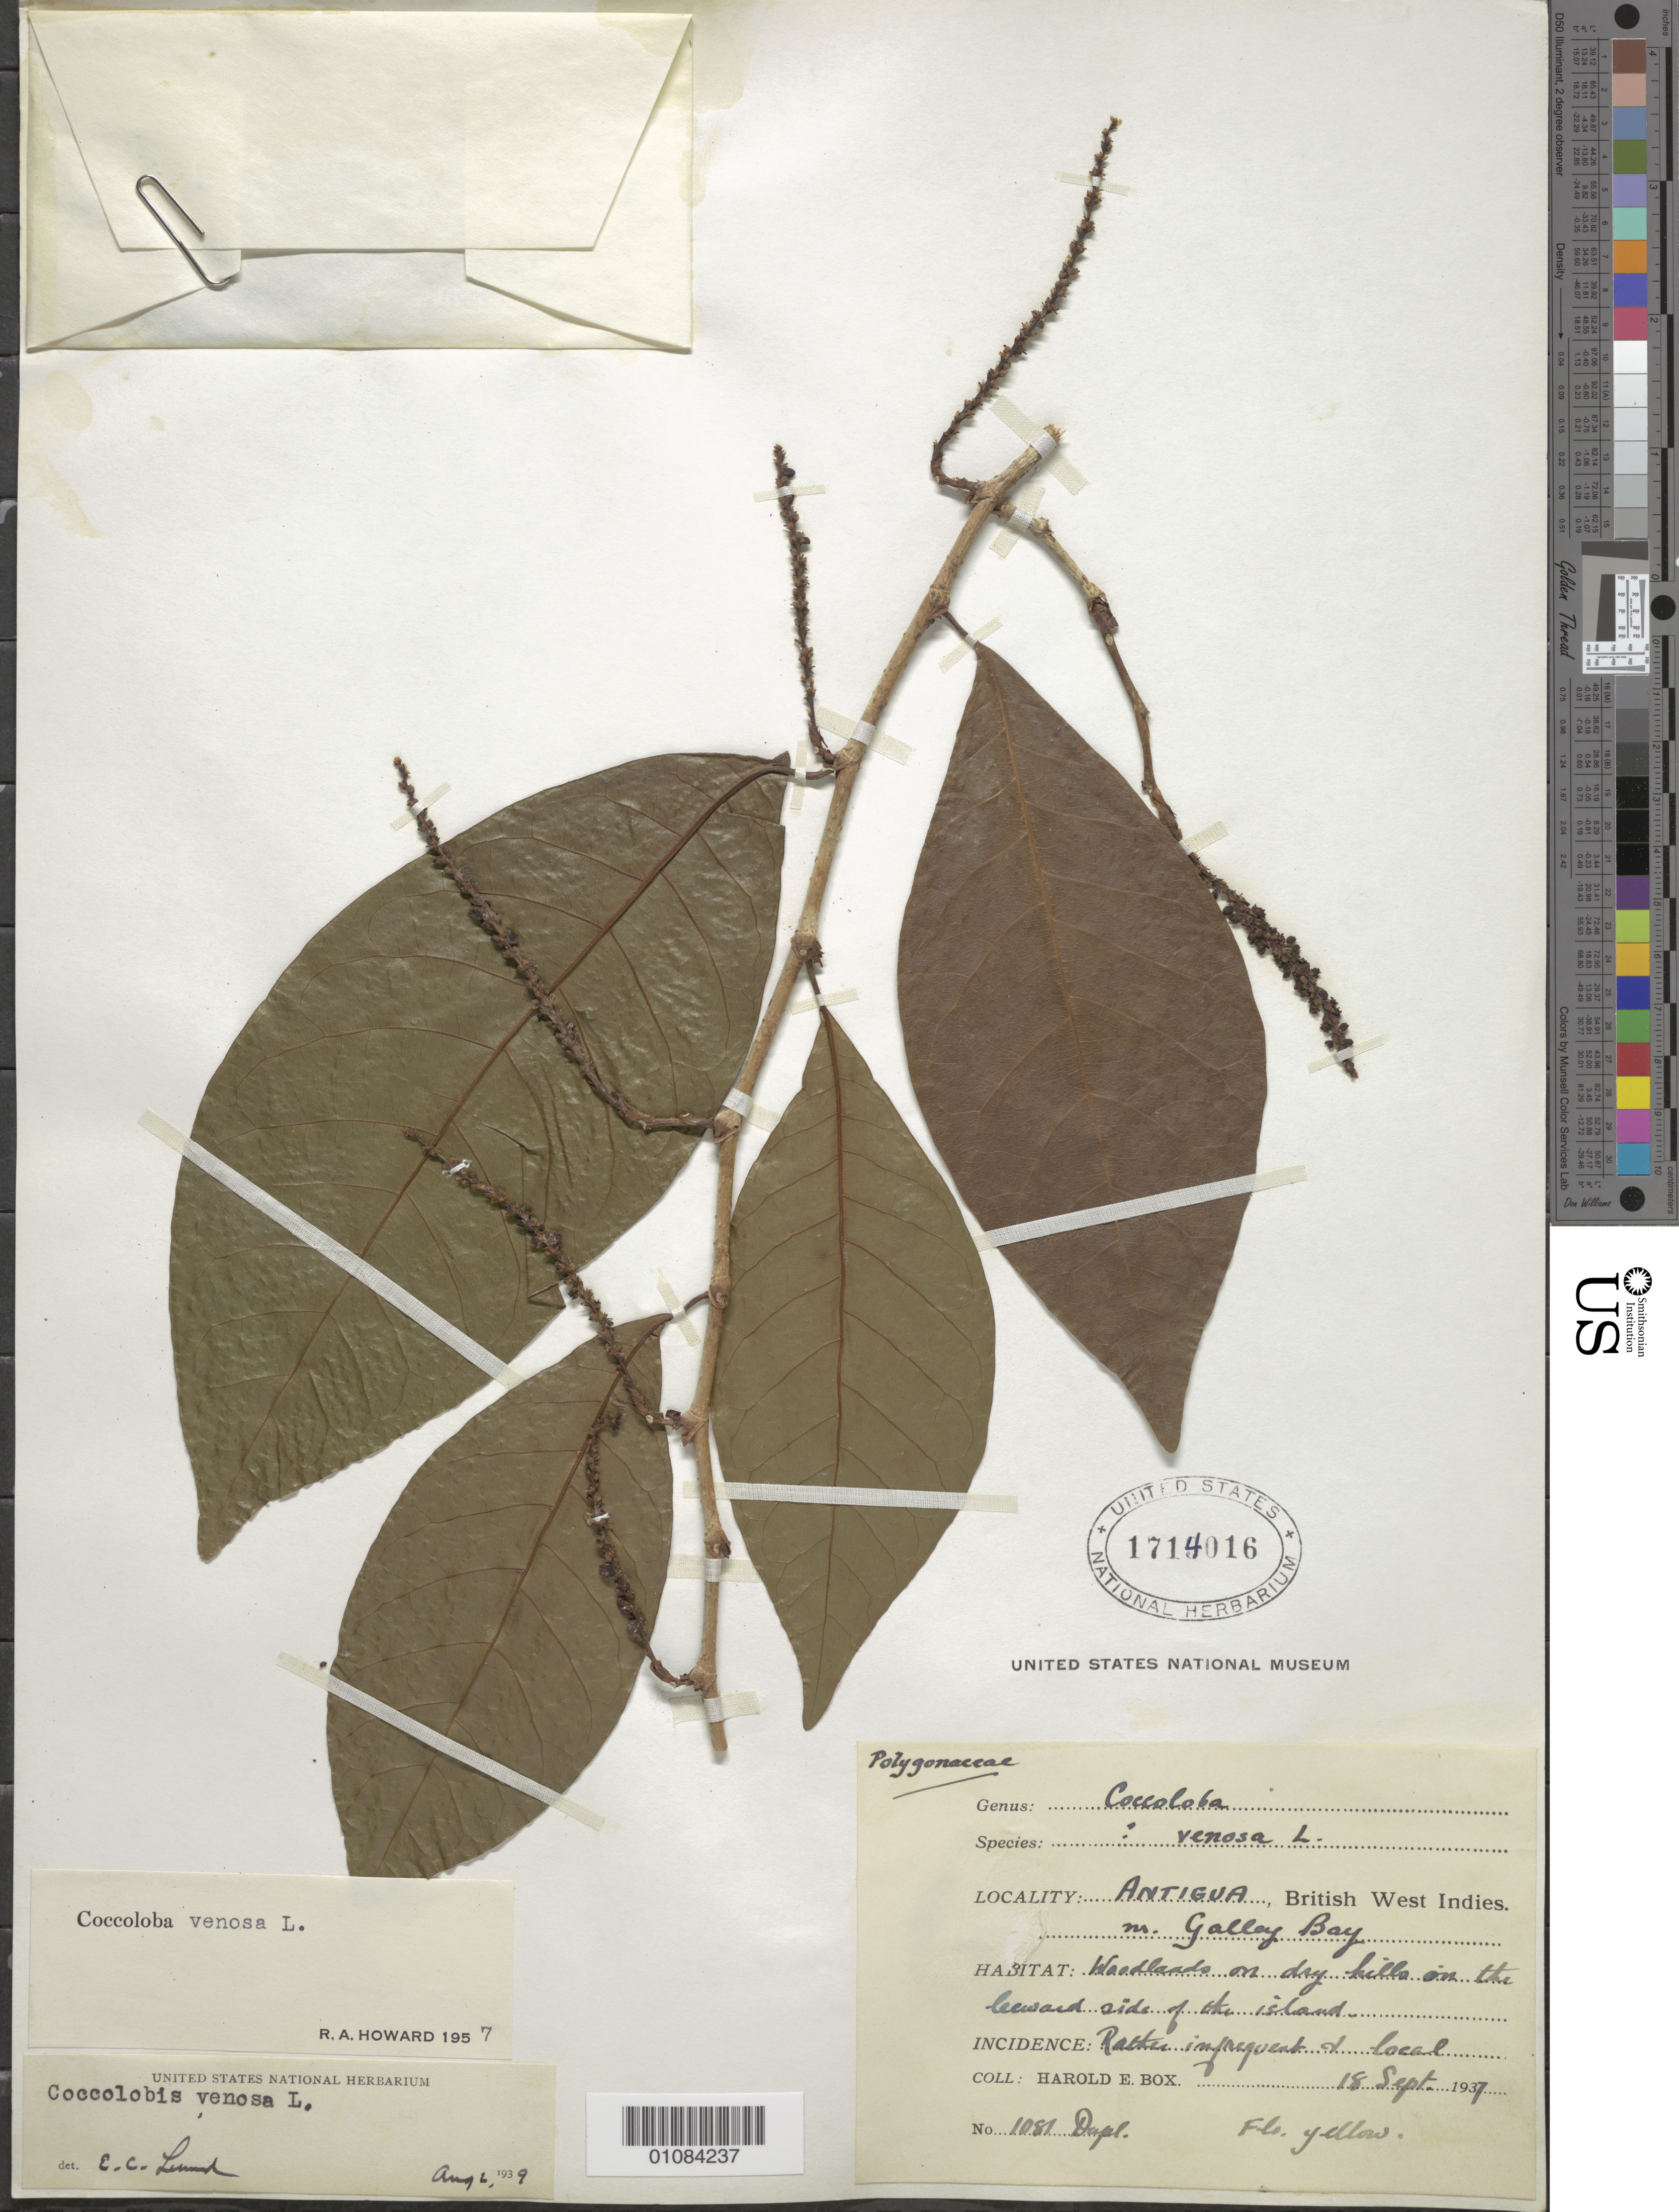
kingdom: Plantae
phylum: Tracheophyta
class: Magnoliopsida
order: Caryophyllales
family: Polygonaceae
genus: Coccoloba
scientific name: Coccoloba venosa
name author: L.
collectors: H. E. Box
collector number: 1081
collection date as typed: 18 Sep 1937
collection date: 1937-09-18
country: Antigua and Barbuda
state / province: Saint John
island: Antigua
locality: Near Galley Bay.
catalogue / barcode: US 1714016